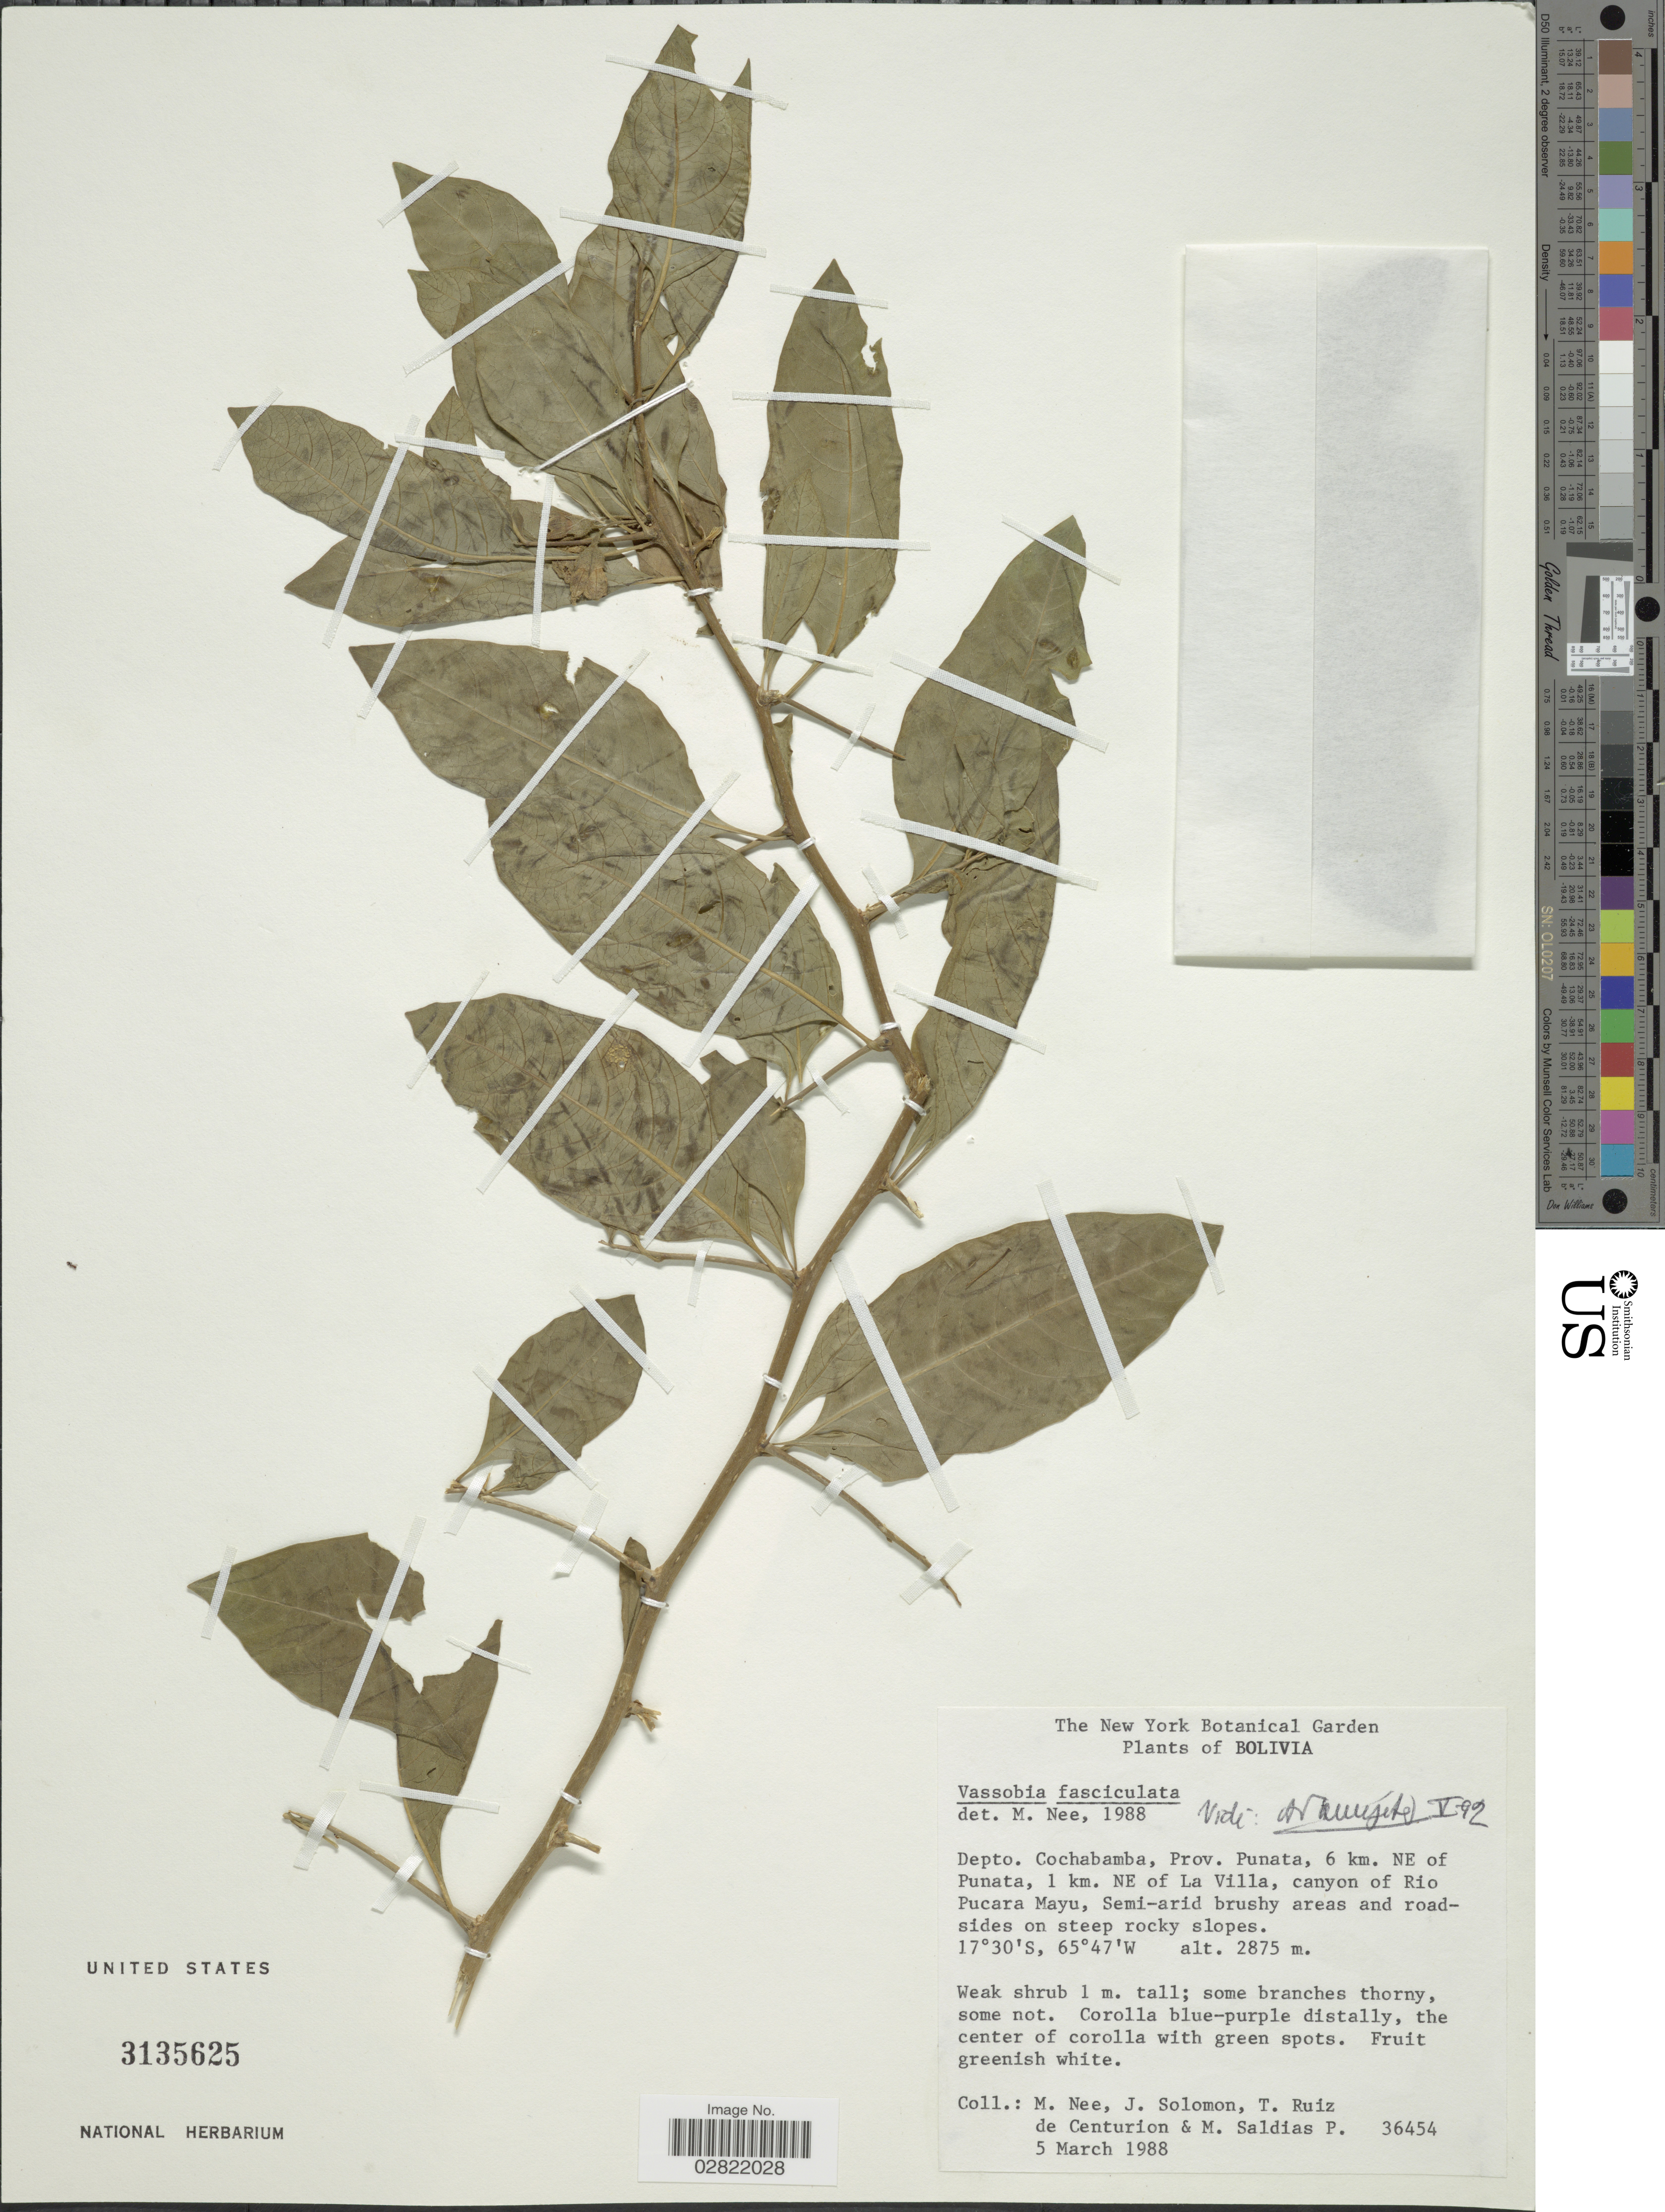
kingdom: Plantae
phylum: Tracheophyta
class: Magnoliopsida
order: Solanales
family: Solanaceae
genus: Vassobia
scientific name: Vassobia fasciculata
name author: (Miers) Hunz.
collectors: M. Nee, J. Solomon, T. De Centurion & M. Saldias-P.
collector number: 36454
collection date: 1988-03-05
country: Bolivia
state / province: Cochabamba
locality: Depto. Cochabamba, Prov. Punata, 6 km. NE of Punata, 1 km. NE of La Villa, canyon of Rio Pucara Mayu.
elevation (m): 2875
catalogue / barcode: US 3135625